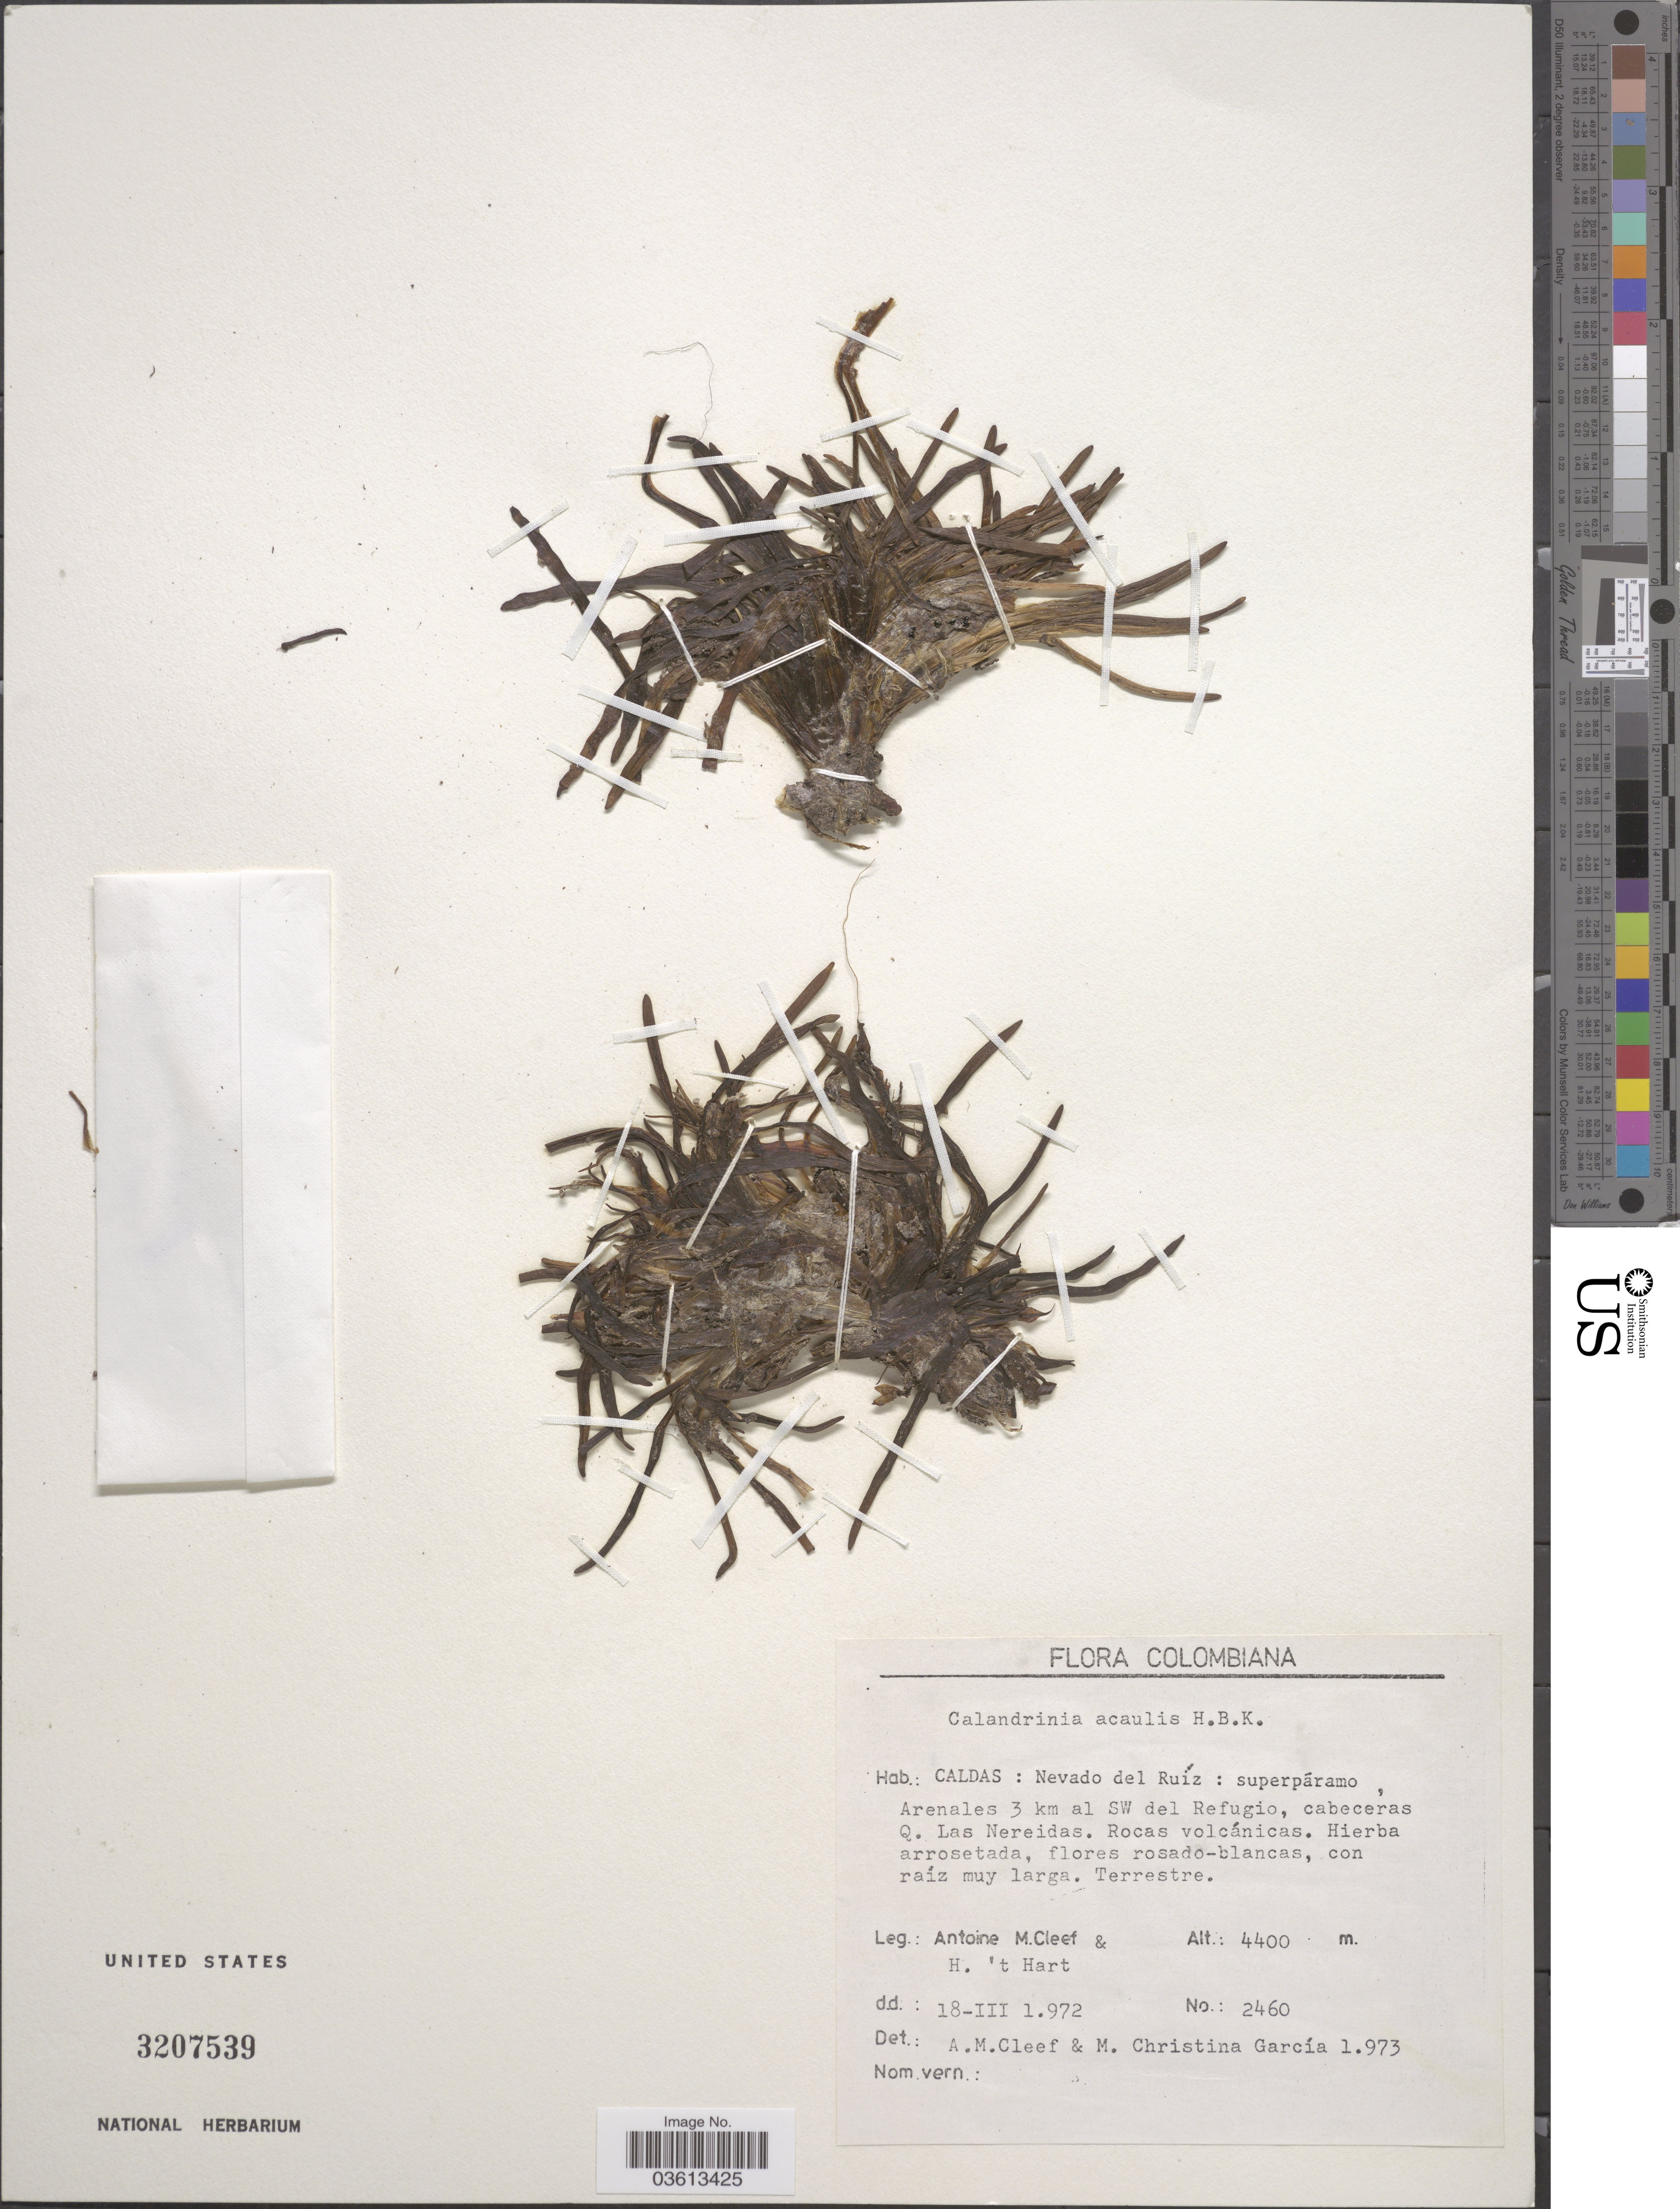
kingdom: Plantae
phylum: Tracheophyta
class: Magnoliopsida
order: Caryophyllales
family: Montiaceae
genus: Calandrinia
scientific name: Calandrinia acaulis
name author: Kunth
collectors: A. M. Cleef & H. Hart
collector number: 2460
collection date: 1972-03-18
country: Colombia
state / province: Caldas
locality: Nevado del Ruíz: superpáramo, Arenales 3 km al SW del Refugio, cabeceras Q. Las Nereidas.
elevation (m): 4400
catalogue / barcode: US 3207539